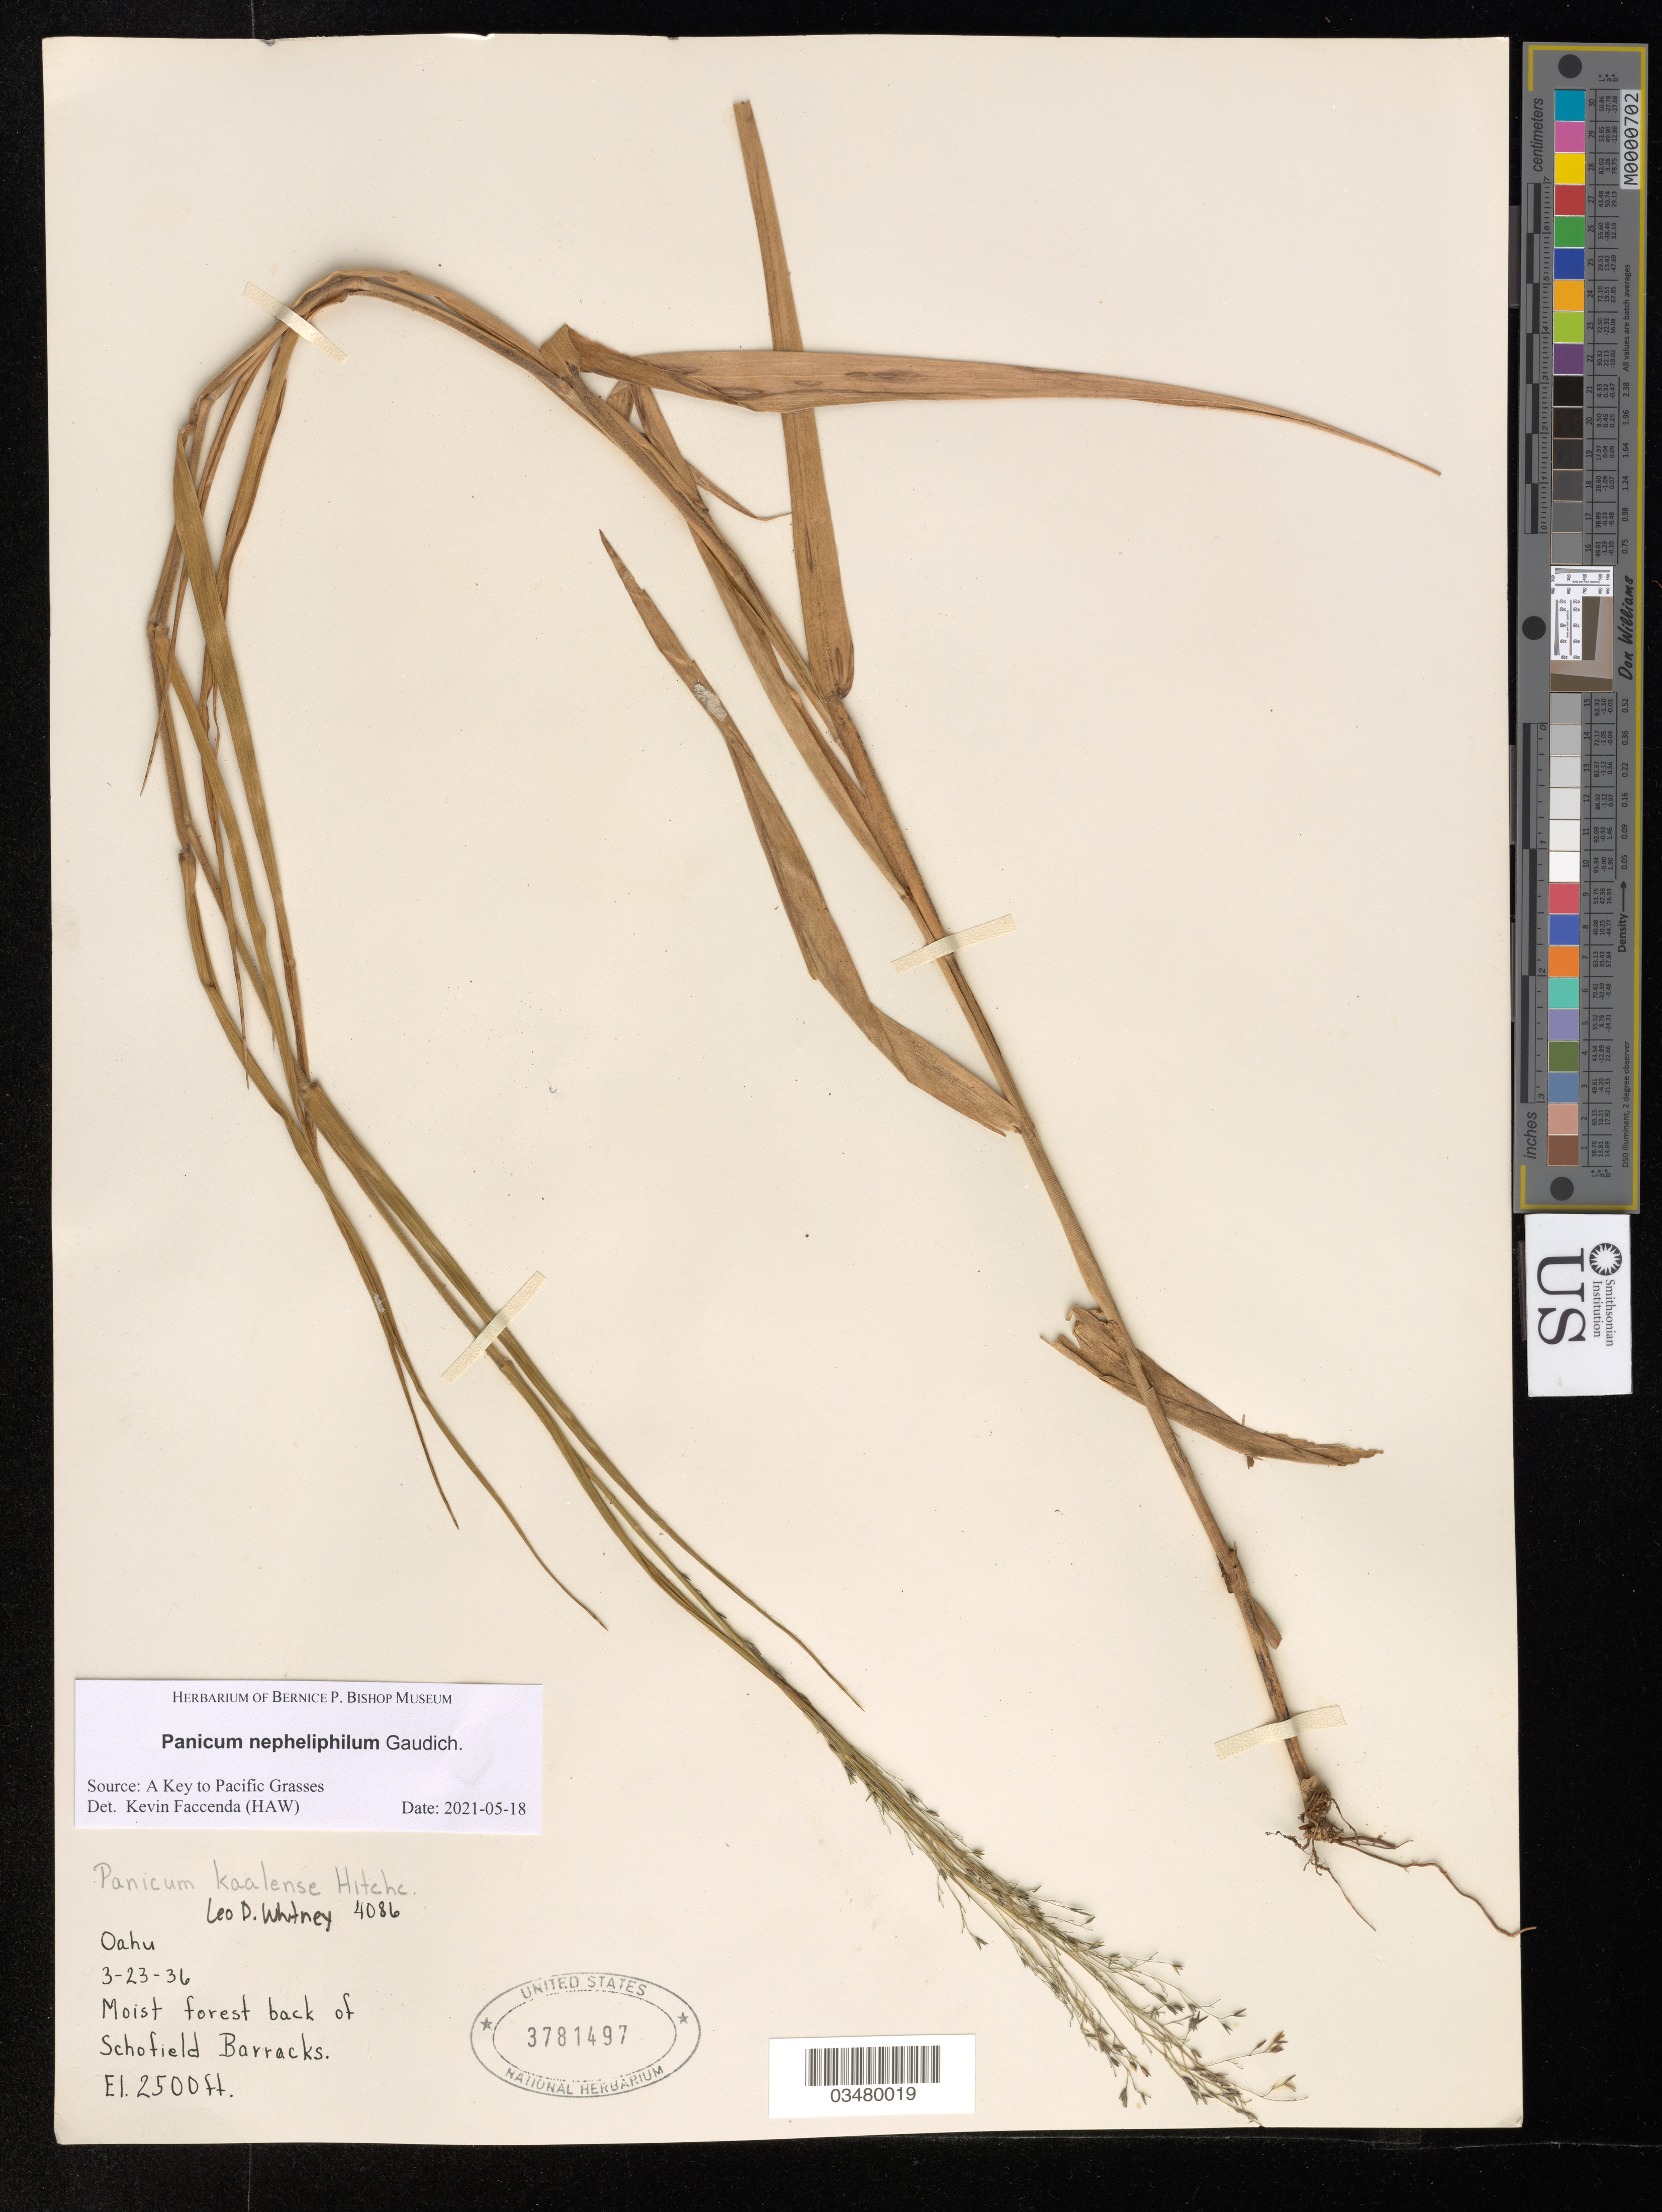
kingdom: Plantae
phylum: Tracheophyta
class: Liliopsida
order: Poales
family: Poaceae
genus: Panicum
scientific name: Panicum nephelophilum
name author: Gaudich.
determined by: Faccenda, K.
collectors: L. Whitney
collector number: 4086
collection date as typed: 23 Mar 1936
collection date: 1936-03-23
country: United States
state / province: Hawaii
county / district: Honolulu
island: Oahu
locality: Back of Schofield Barracks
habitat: Moist forest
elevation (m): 762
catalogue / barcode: US 3781497